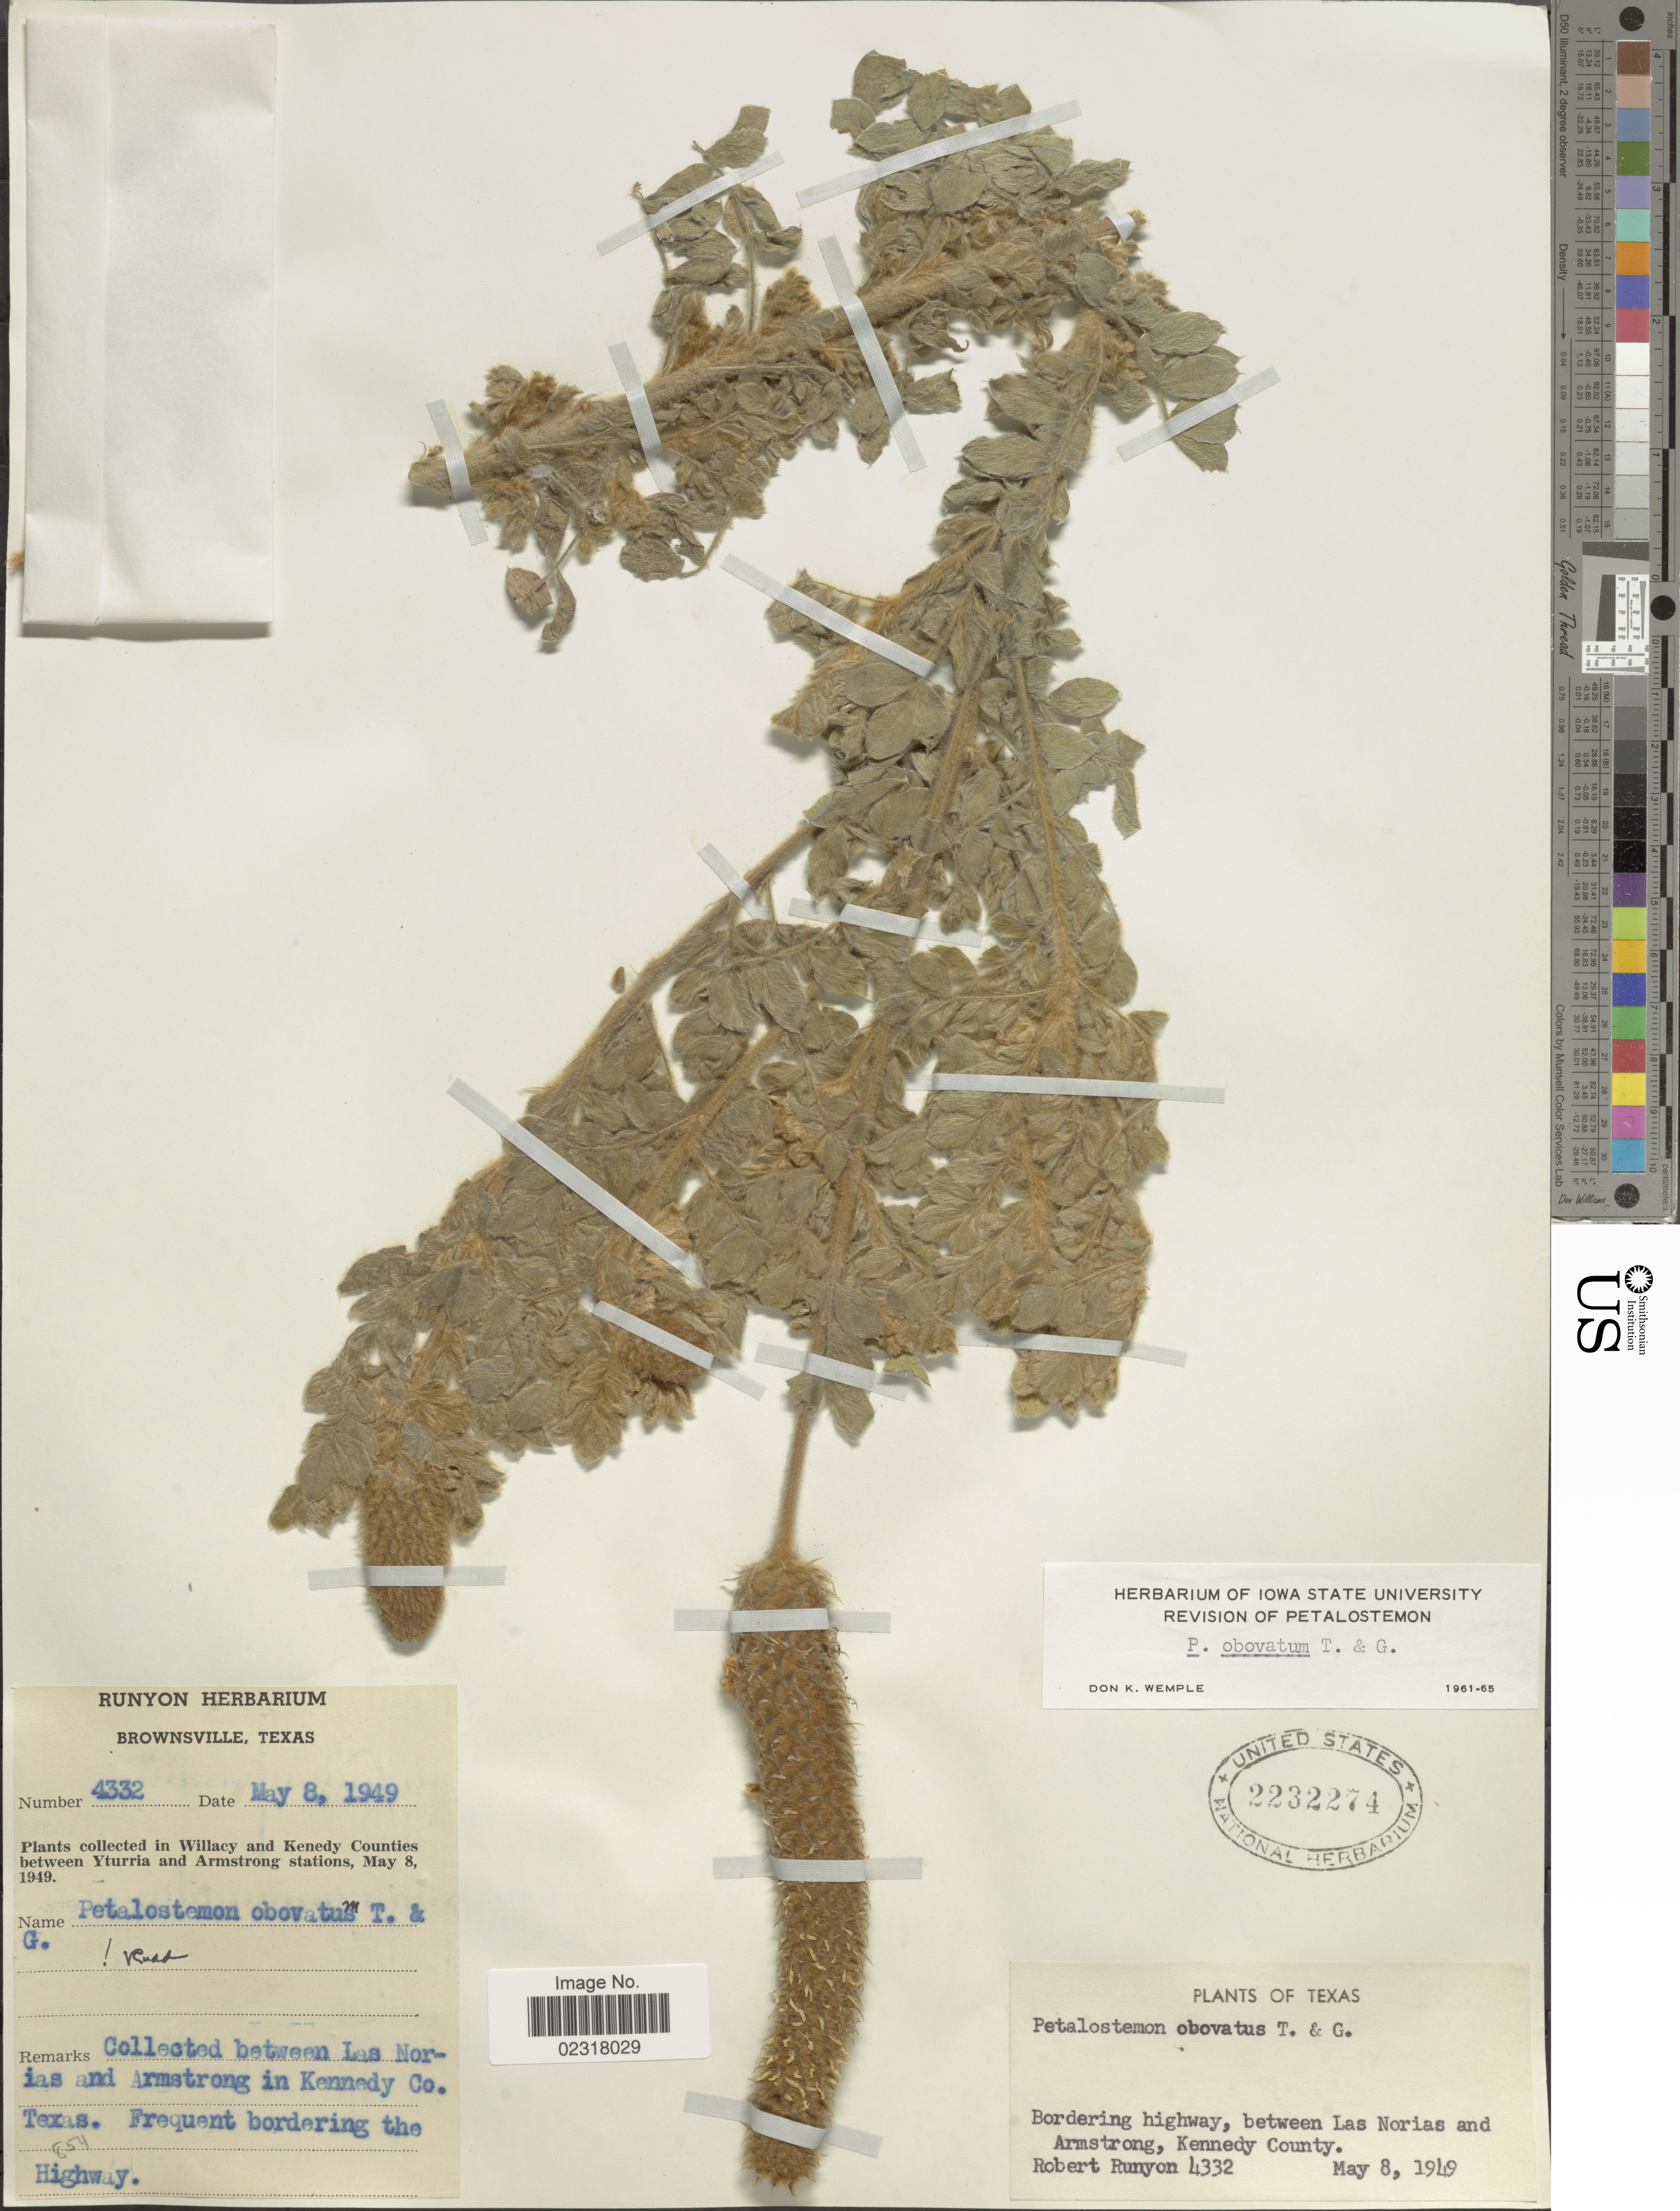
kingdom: Plantae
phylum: Tracheophyta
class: Magnoliopsida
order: Fabales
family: Fabaceae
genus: Dalea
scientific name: Dalea obovata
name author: (Torr.) Shinners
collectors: R. Runyon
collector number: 4332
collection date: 1949-05-08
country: United States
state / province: Texas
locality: Bordering highway, between Las Norias and Armstrong, Kennedy County, in Willacy and Kenedy Counties between Yturria and Armstrong stations.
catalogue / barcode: US 2232274